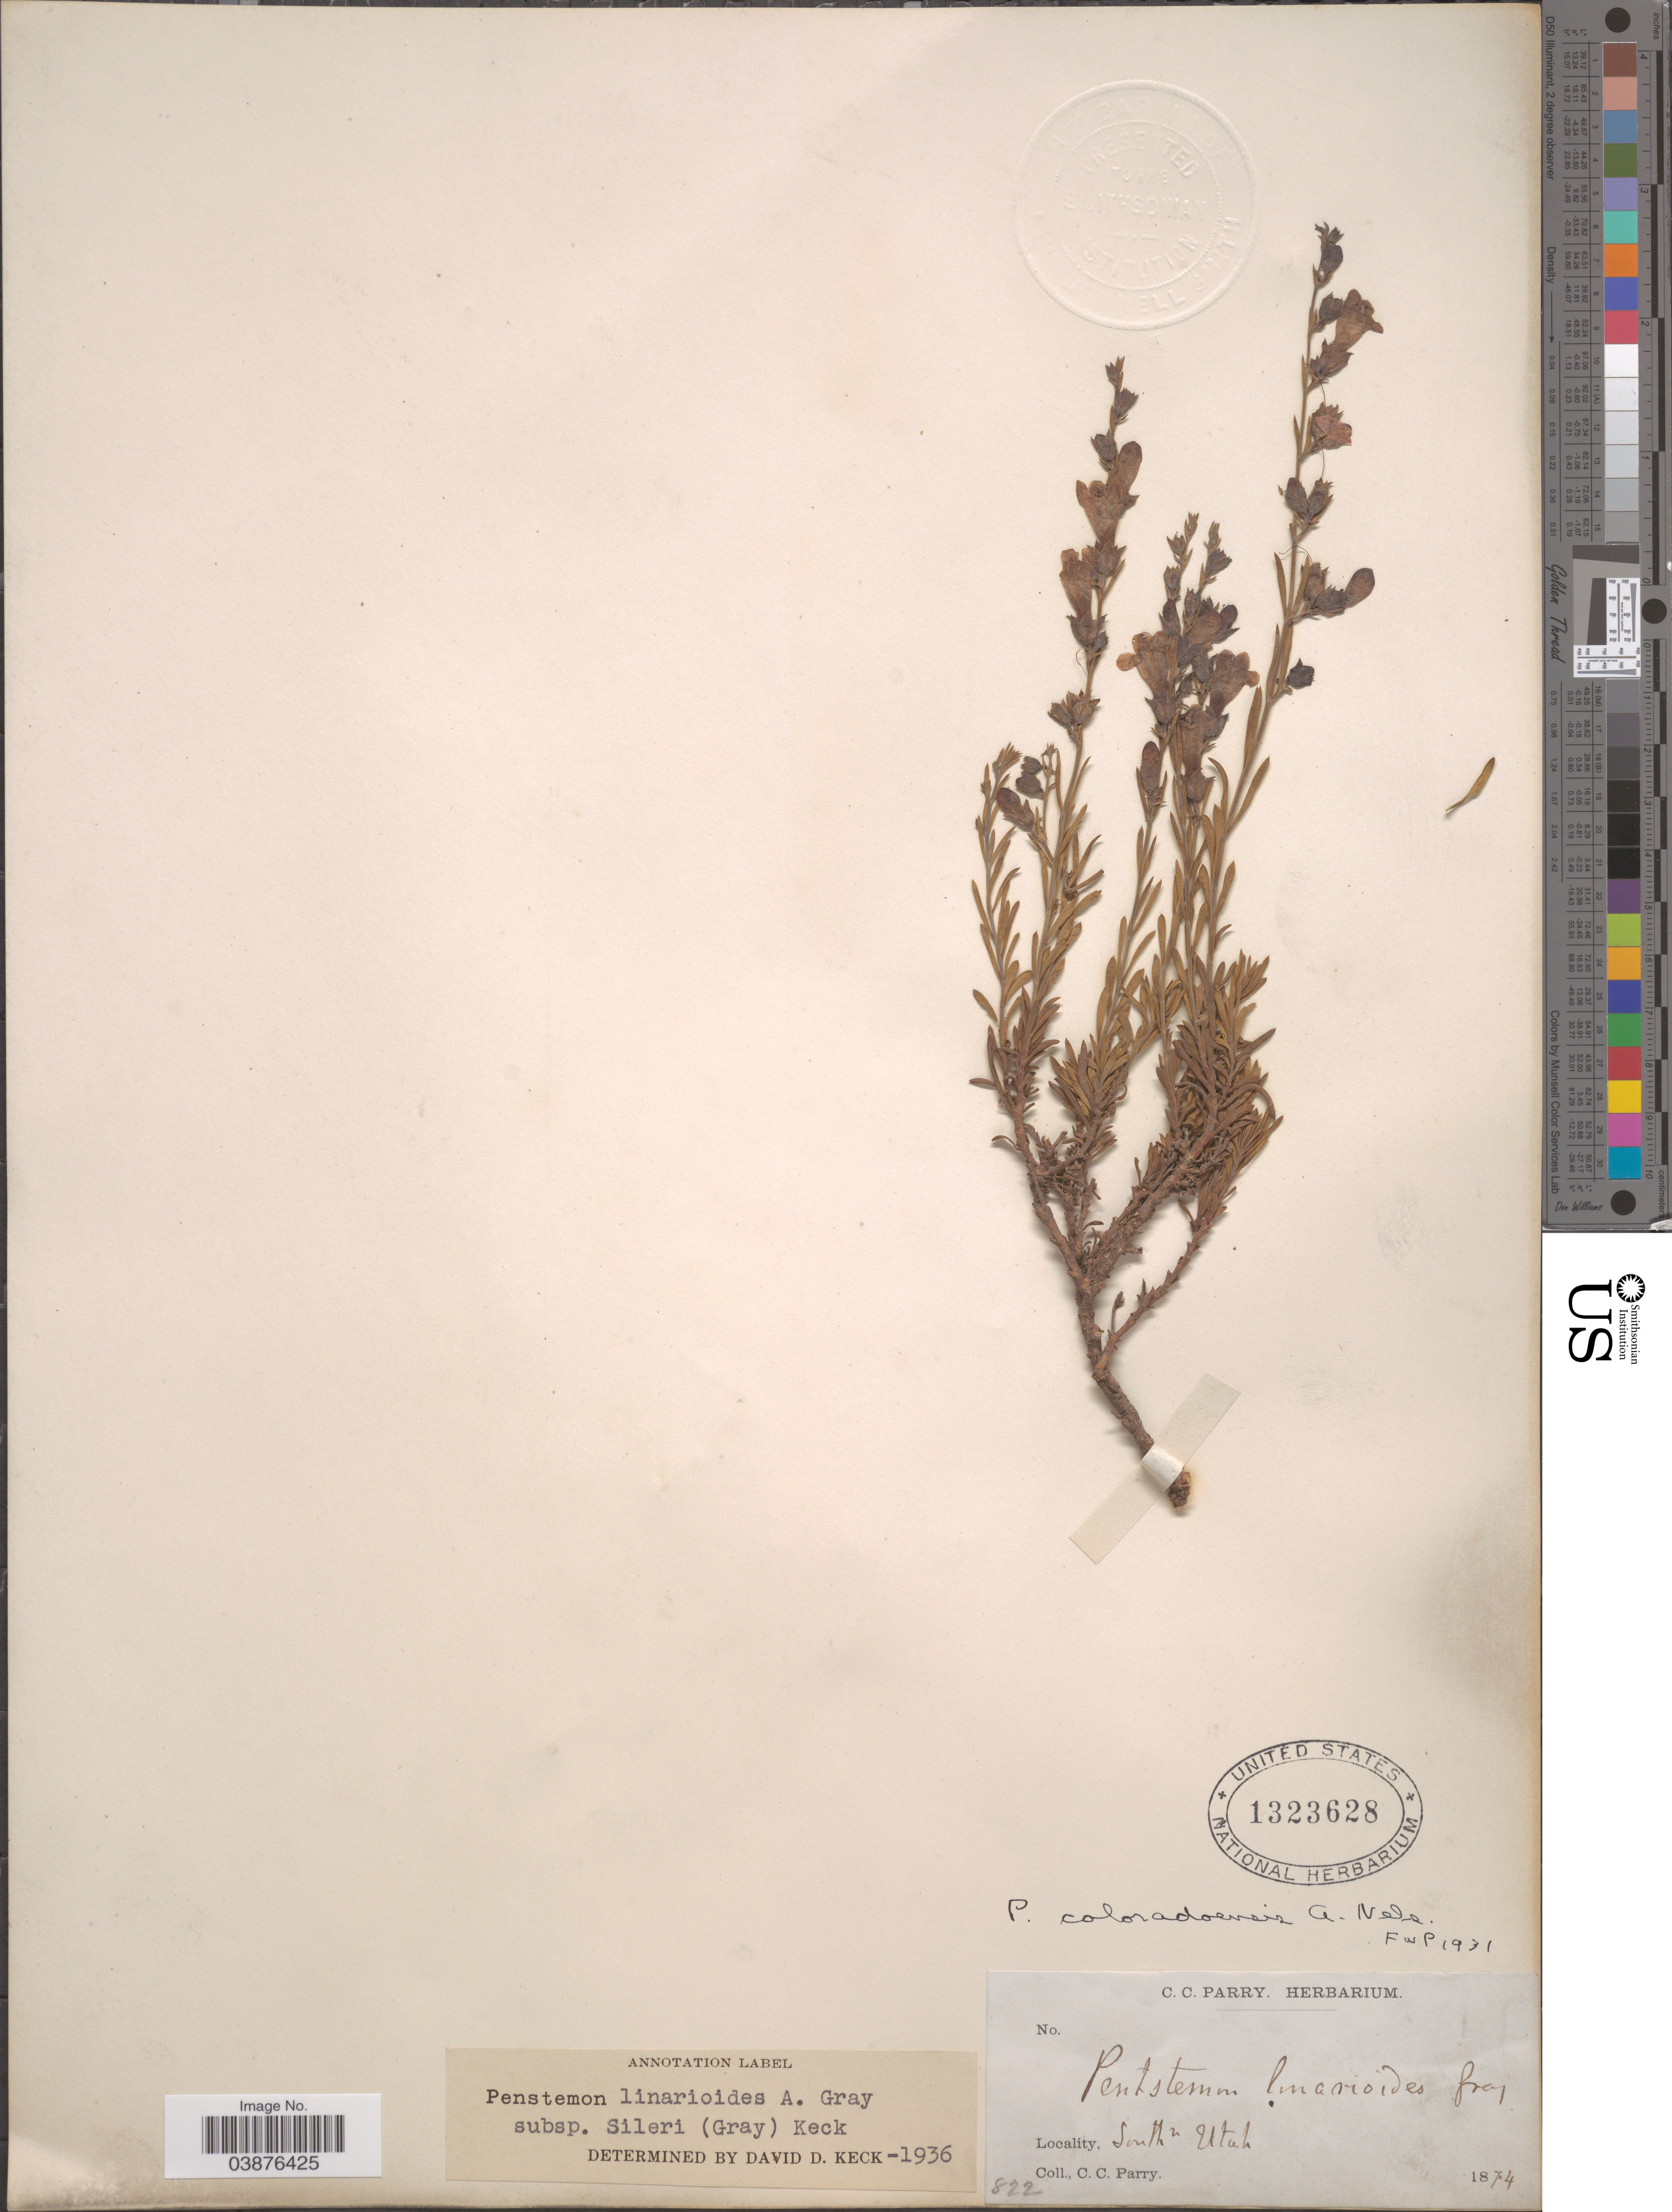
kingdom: Plantae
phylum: Tracheophyta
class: Magnoliopsida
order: Lamiales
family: Plantaginaceae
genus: Penstemon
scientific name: Penstemon linarioides var. viridis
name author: D.D. Keck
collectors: C. C. Parry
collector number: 822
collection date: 1874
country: United States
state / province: Utah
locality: South Utah.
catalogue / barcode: US 1323628